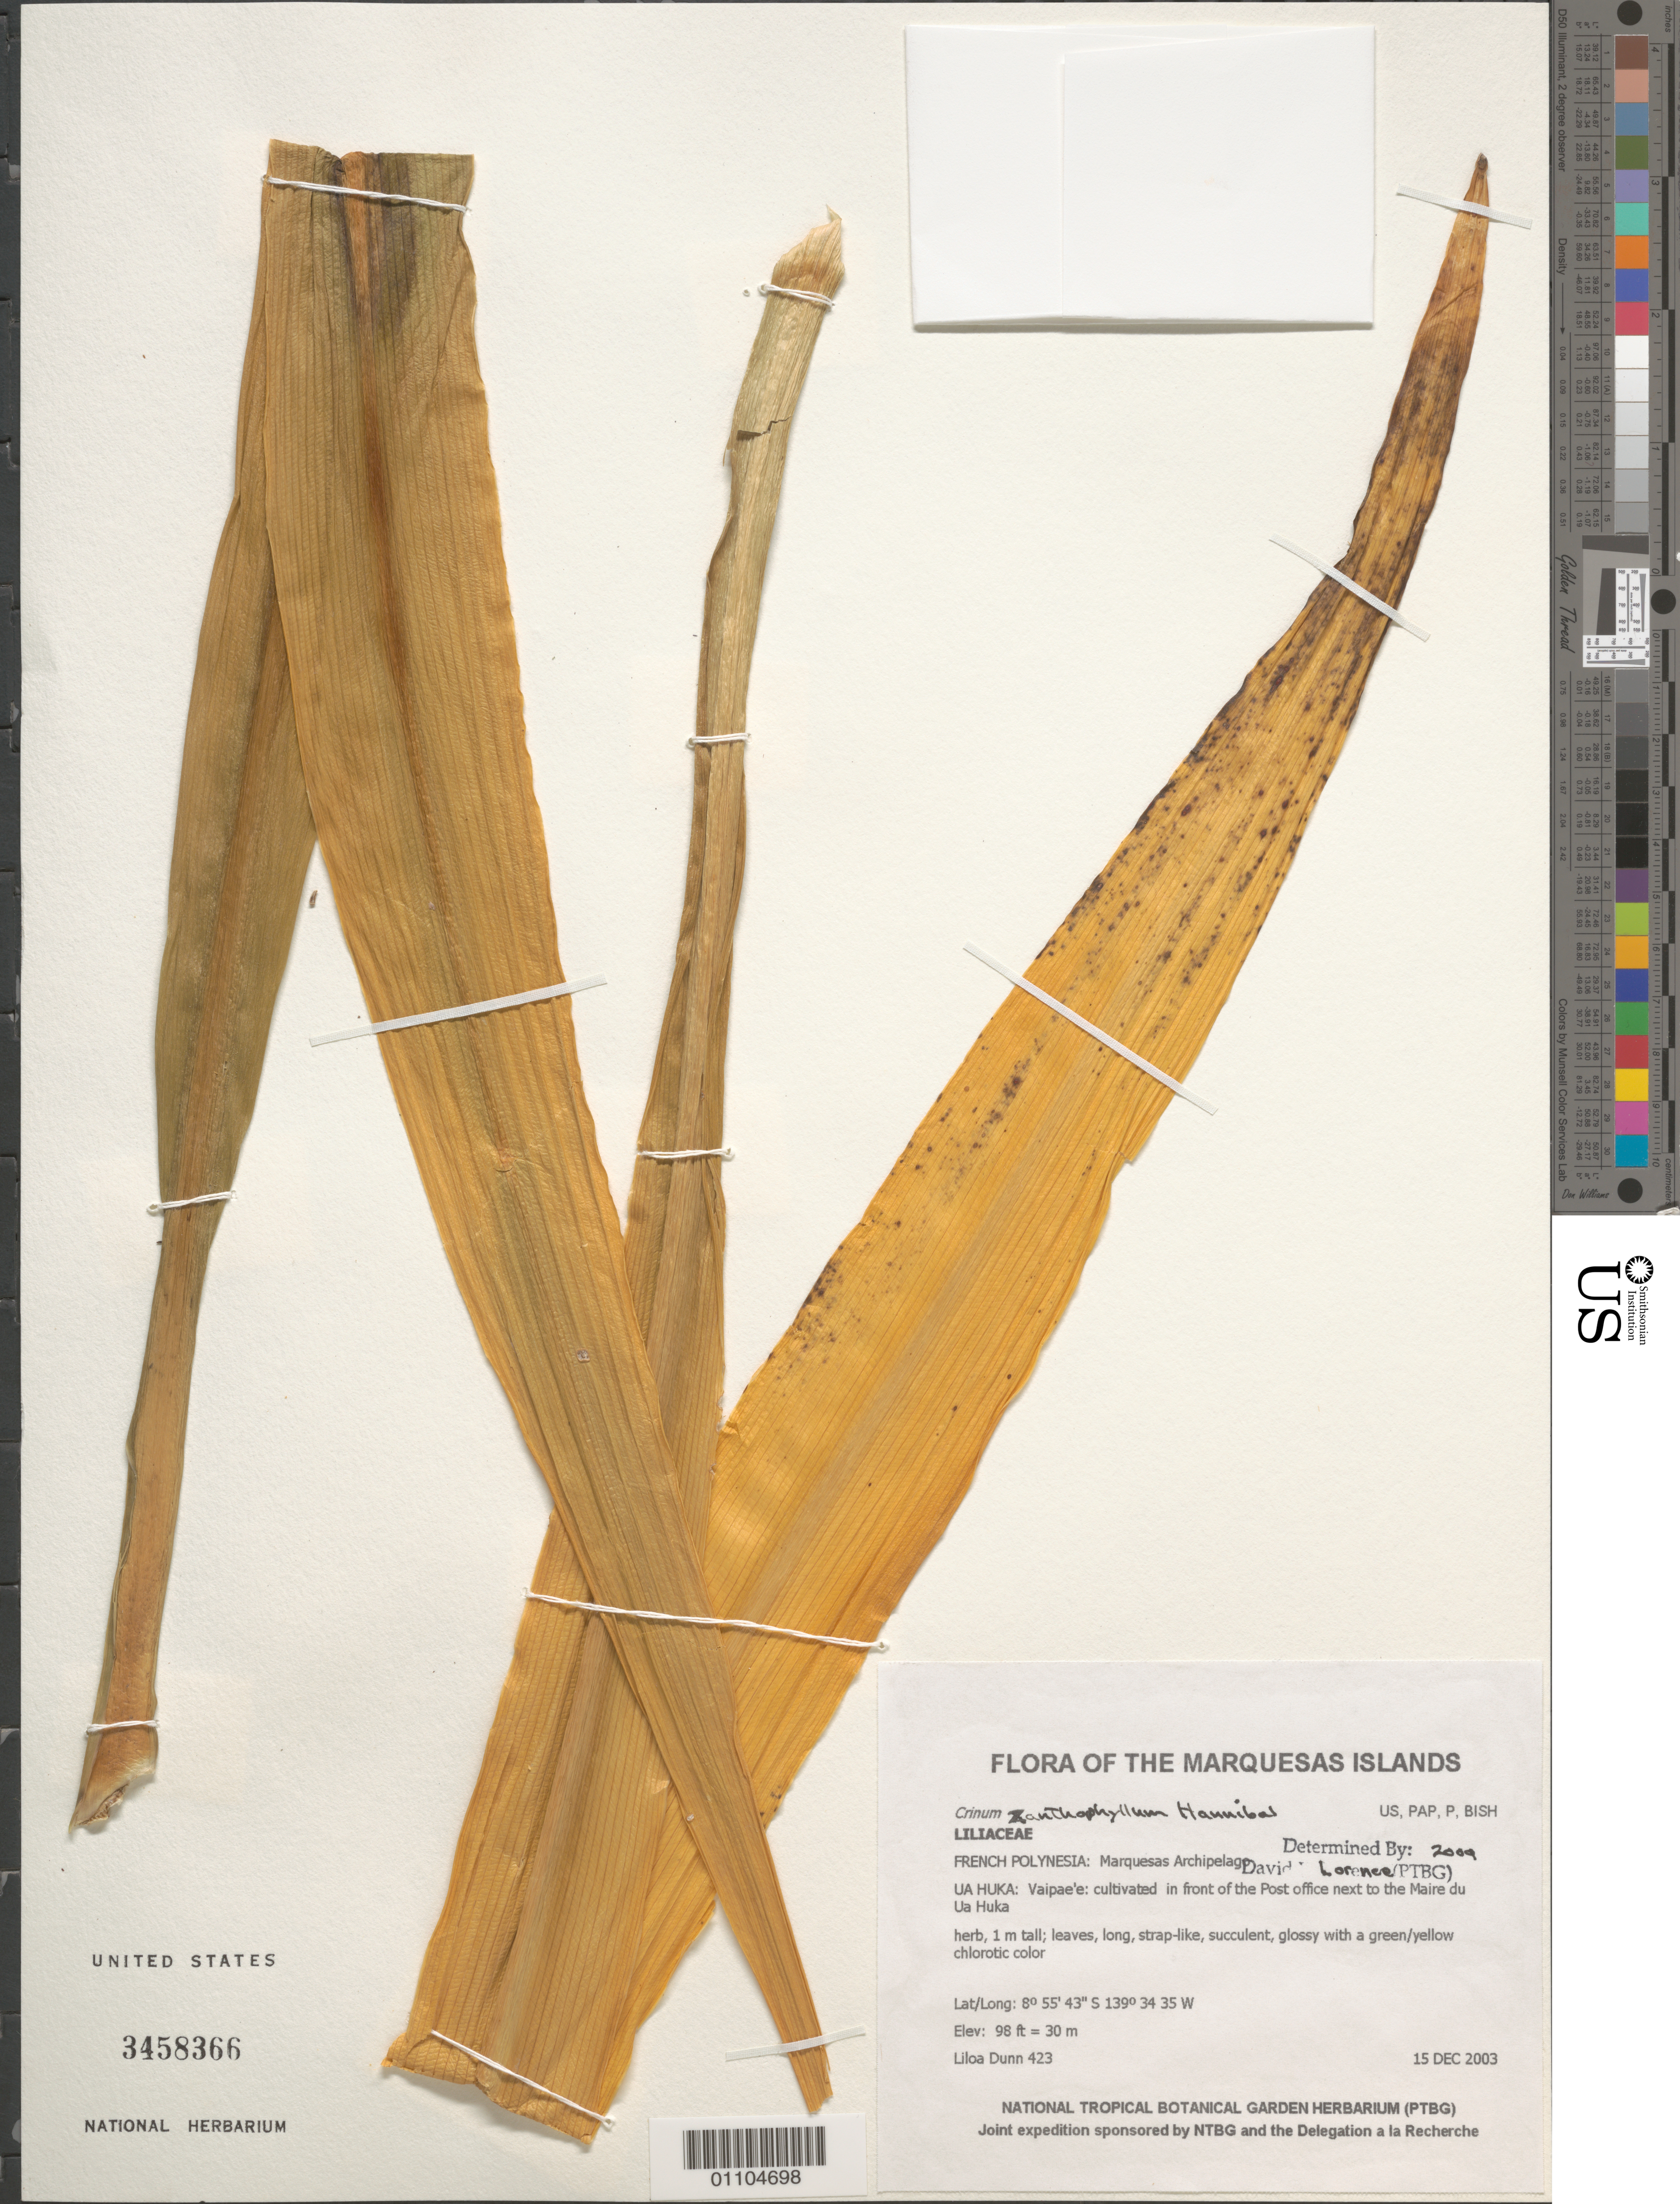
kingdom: Plantae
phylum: Tracheophyta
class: Liliopsida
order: Asparagales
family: Amaryllidaceae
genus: Crinum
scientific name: Crinum zanthophyllum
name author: L.S. Hannibal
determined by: Lorence, David H., (PTBG), National Tropical Botanical Garden (UNITED STATES)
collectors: L. Dunn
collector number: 423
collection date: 2003-12-15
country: French Polynesia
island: Ua Huka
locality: Vaipae'e: cultivated in front of the Post office next to the Maire du Ua Huka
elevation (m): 30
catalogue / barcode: US 3458366